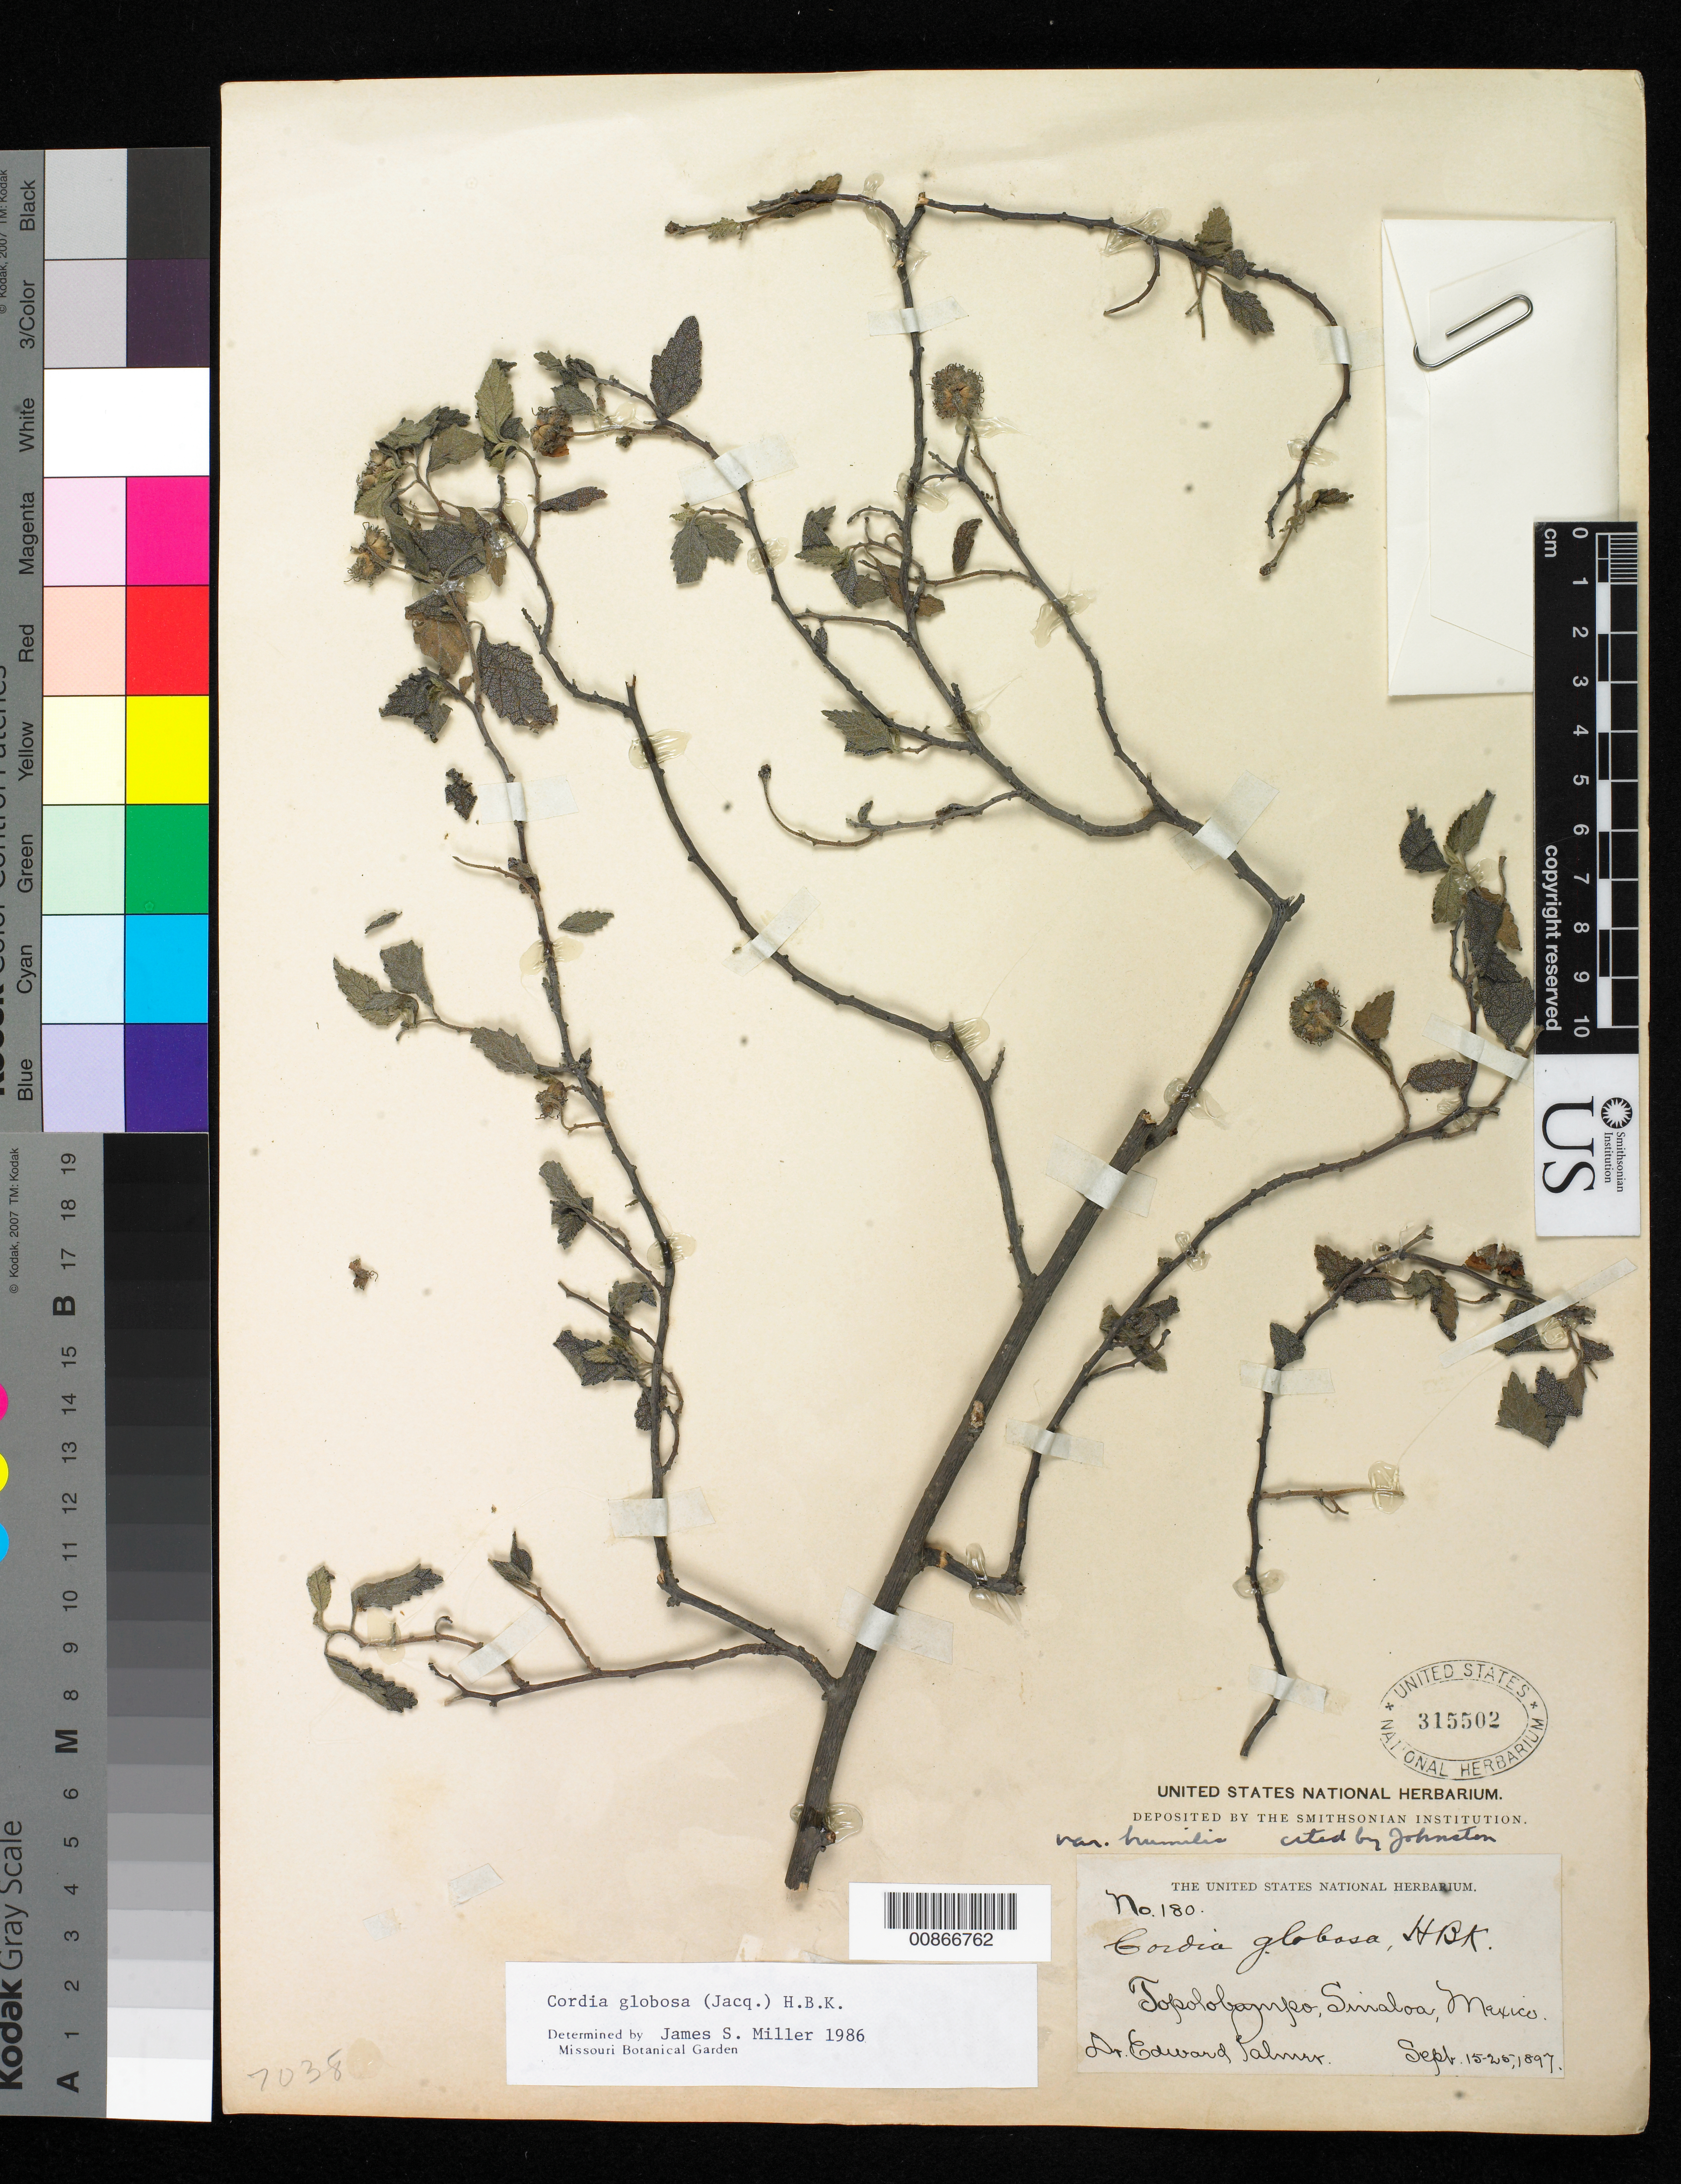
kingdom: Plantae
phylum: Tracheophyta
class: Magnoliopsida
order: Boraginales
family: Cordiaceae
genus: Varronia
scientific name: Varronia globosa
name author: Jacq.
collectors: E. Palmer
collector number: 180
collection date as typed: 15 Sep 1897 to 25 Sep 1897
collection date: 1897-09-15/1897-09-25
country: Mexico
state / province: Sinaloa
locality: Topolobampo, Sinaloa.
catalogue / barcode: US 315502